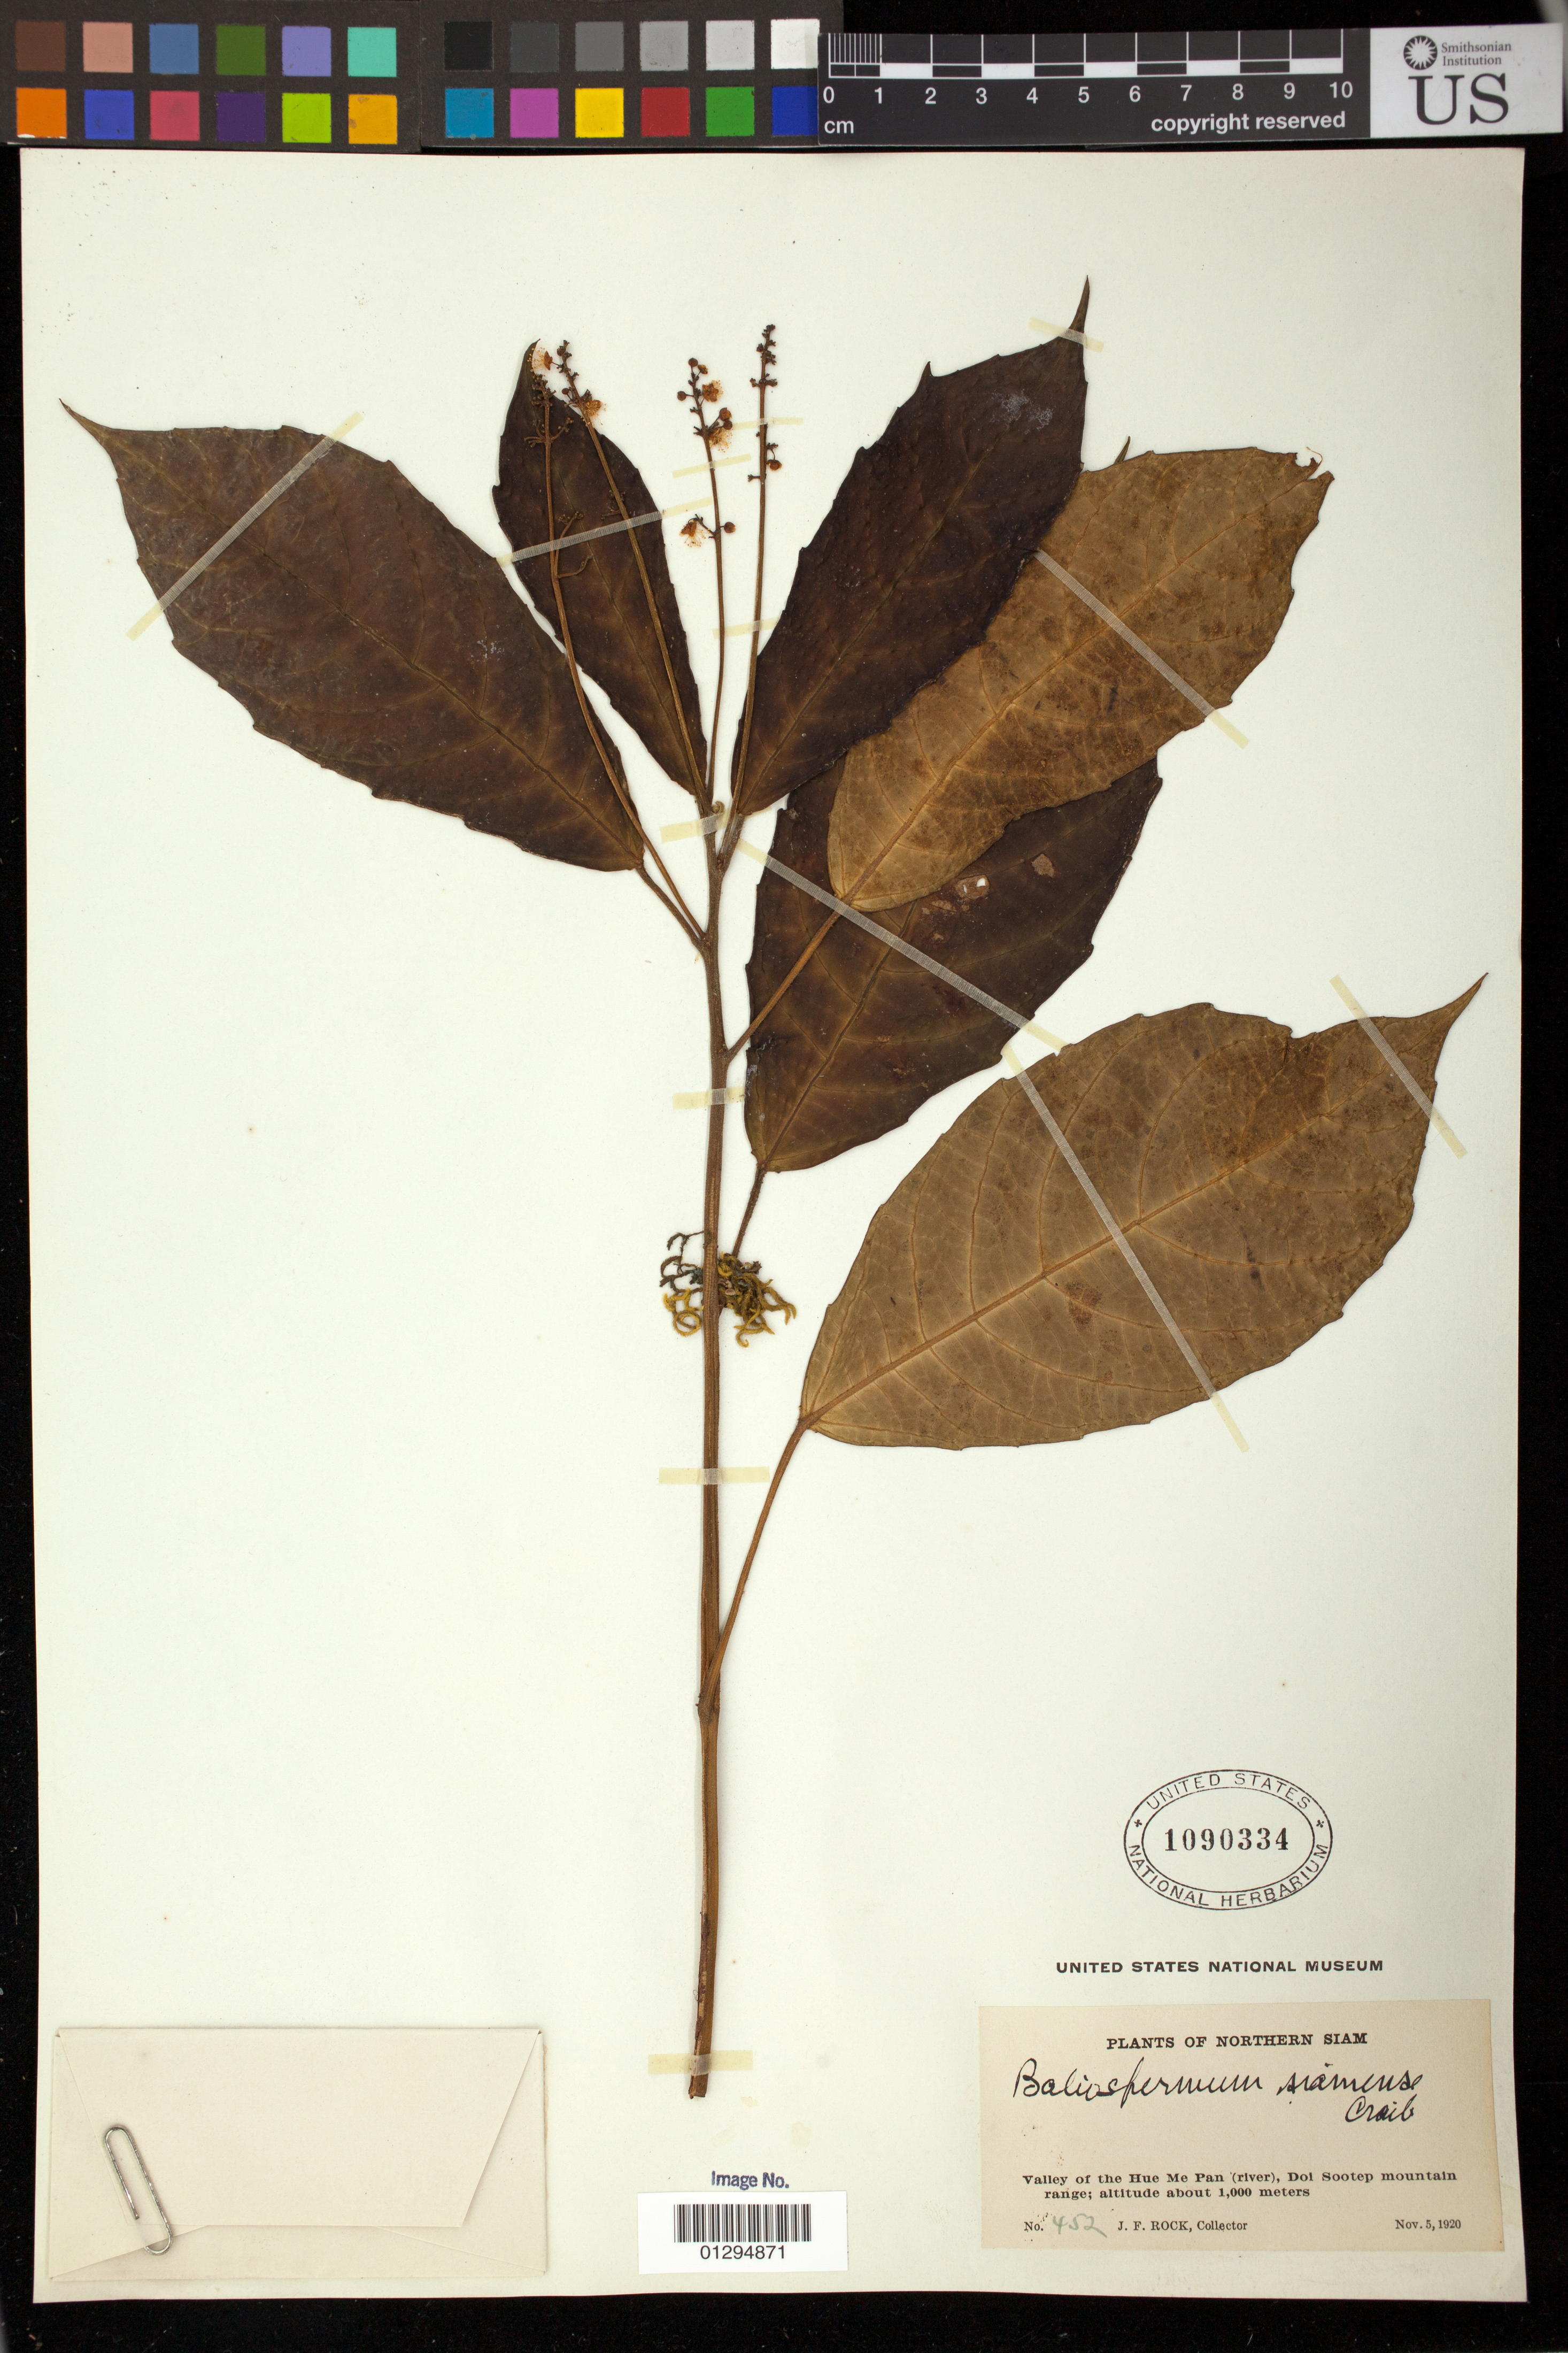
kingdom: Plantae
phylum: Tracheophyta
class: Magnoliopsida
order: Malpighiales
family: Euphorbiaceae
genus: Baliospermum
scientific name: Baliospermum siamense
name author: Craib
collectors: J. F. Rock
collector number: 452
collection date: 1920-11-05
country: Thailand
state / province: Chiang Mai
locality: Valley of the Hue Me Pan (river), Doi Sootep mountain range.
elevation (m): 1000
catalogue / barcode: US 1090334